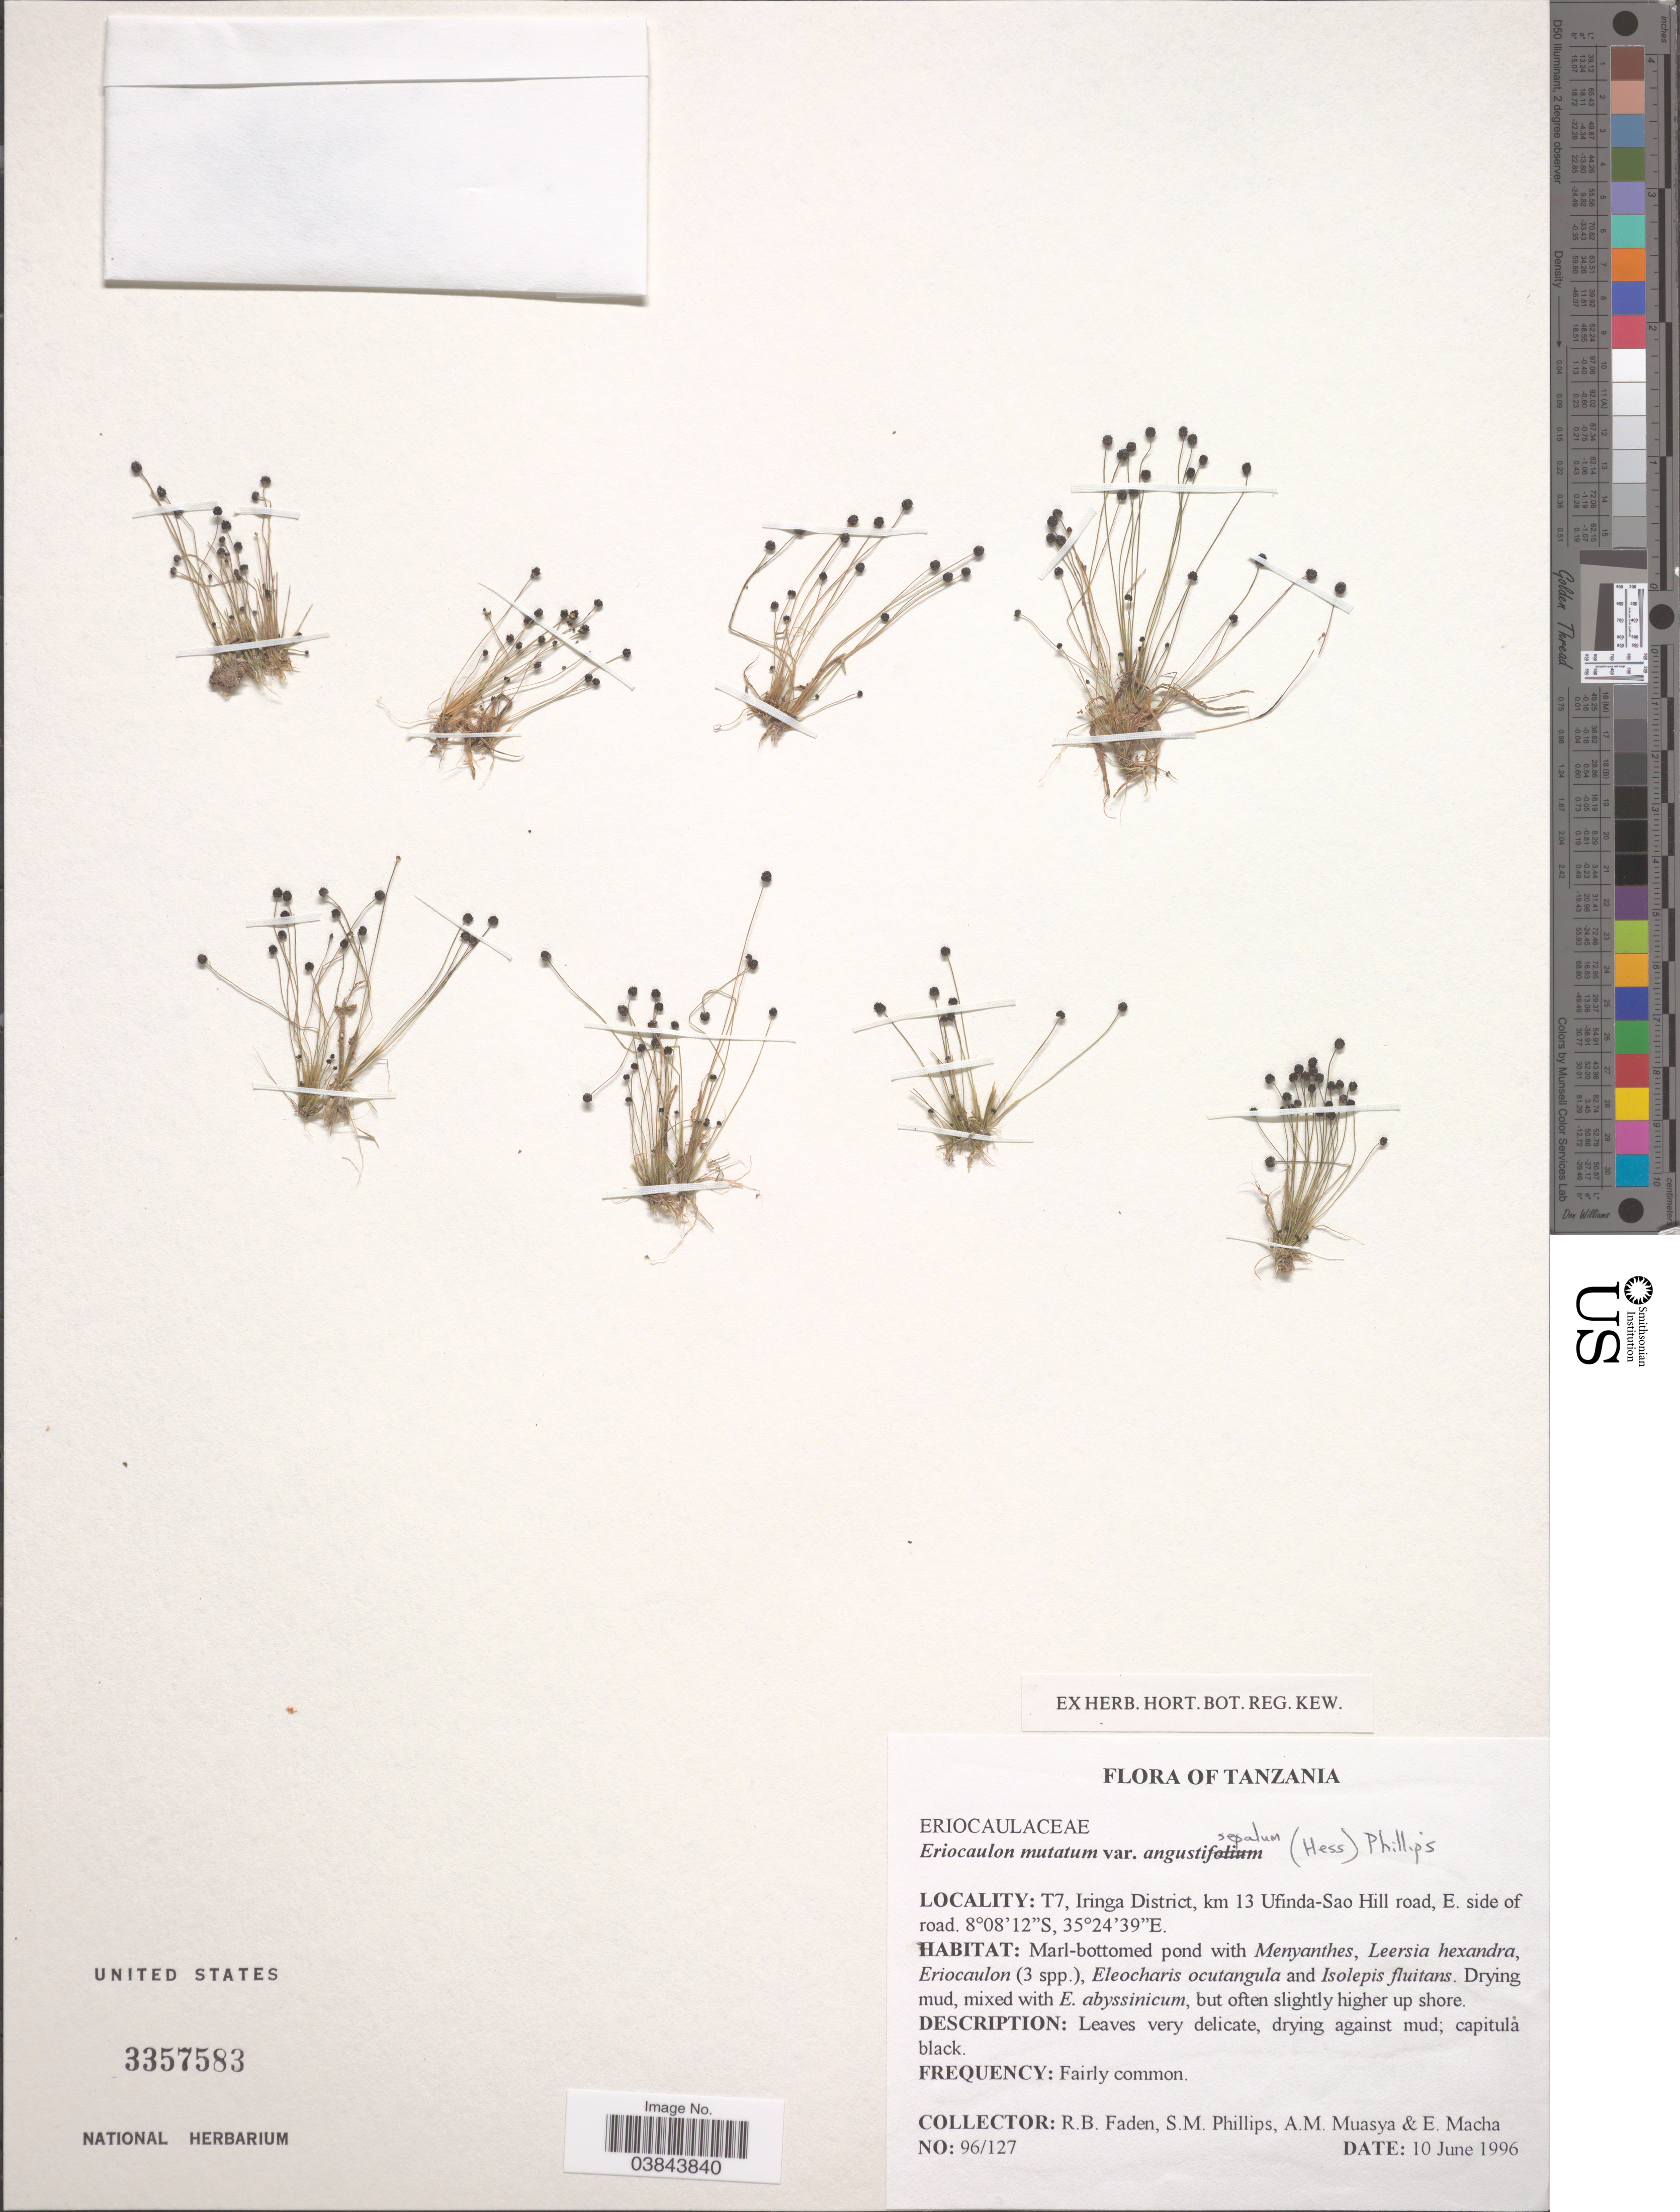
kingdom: Plantae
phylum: Tracheophyta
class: Liliopsida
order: Poales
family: Eriocaulaceae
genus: Eriocaulon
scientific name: Eriocaulon mutatum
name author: N.E. Br.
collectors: R. B. Faden, S. M. Phillips, A. Muasya & E. Macha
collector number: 96/127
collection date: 1996-06-10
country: Tanzania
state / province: Iringa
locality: T7, Iringa District, km 13 Ufinda-Sao Hill road, E. side of road.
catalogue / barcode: US 3357583